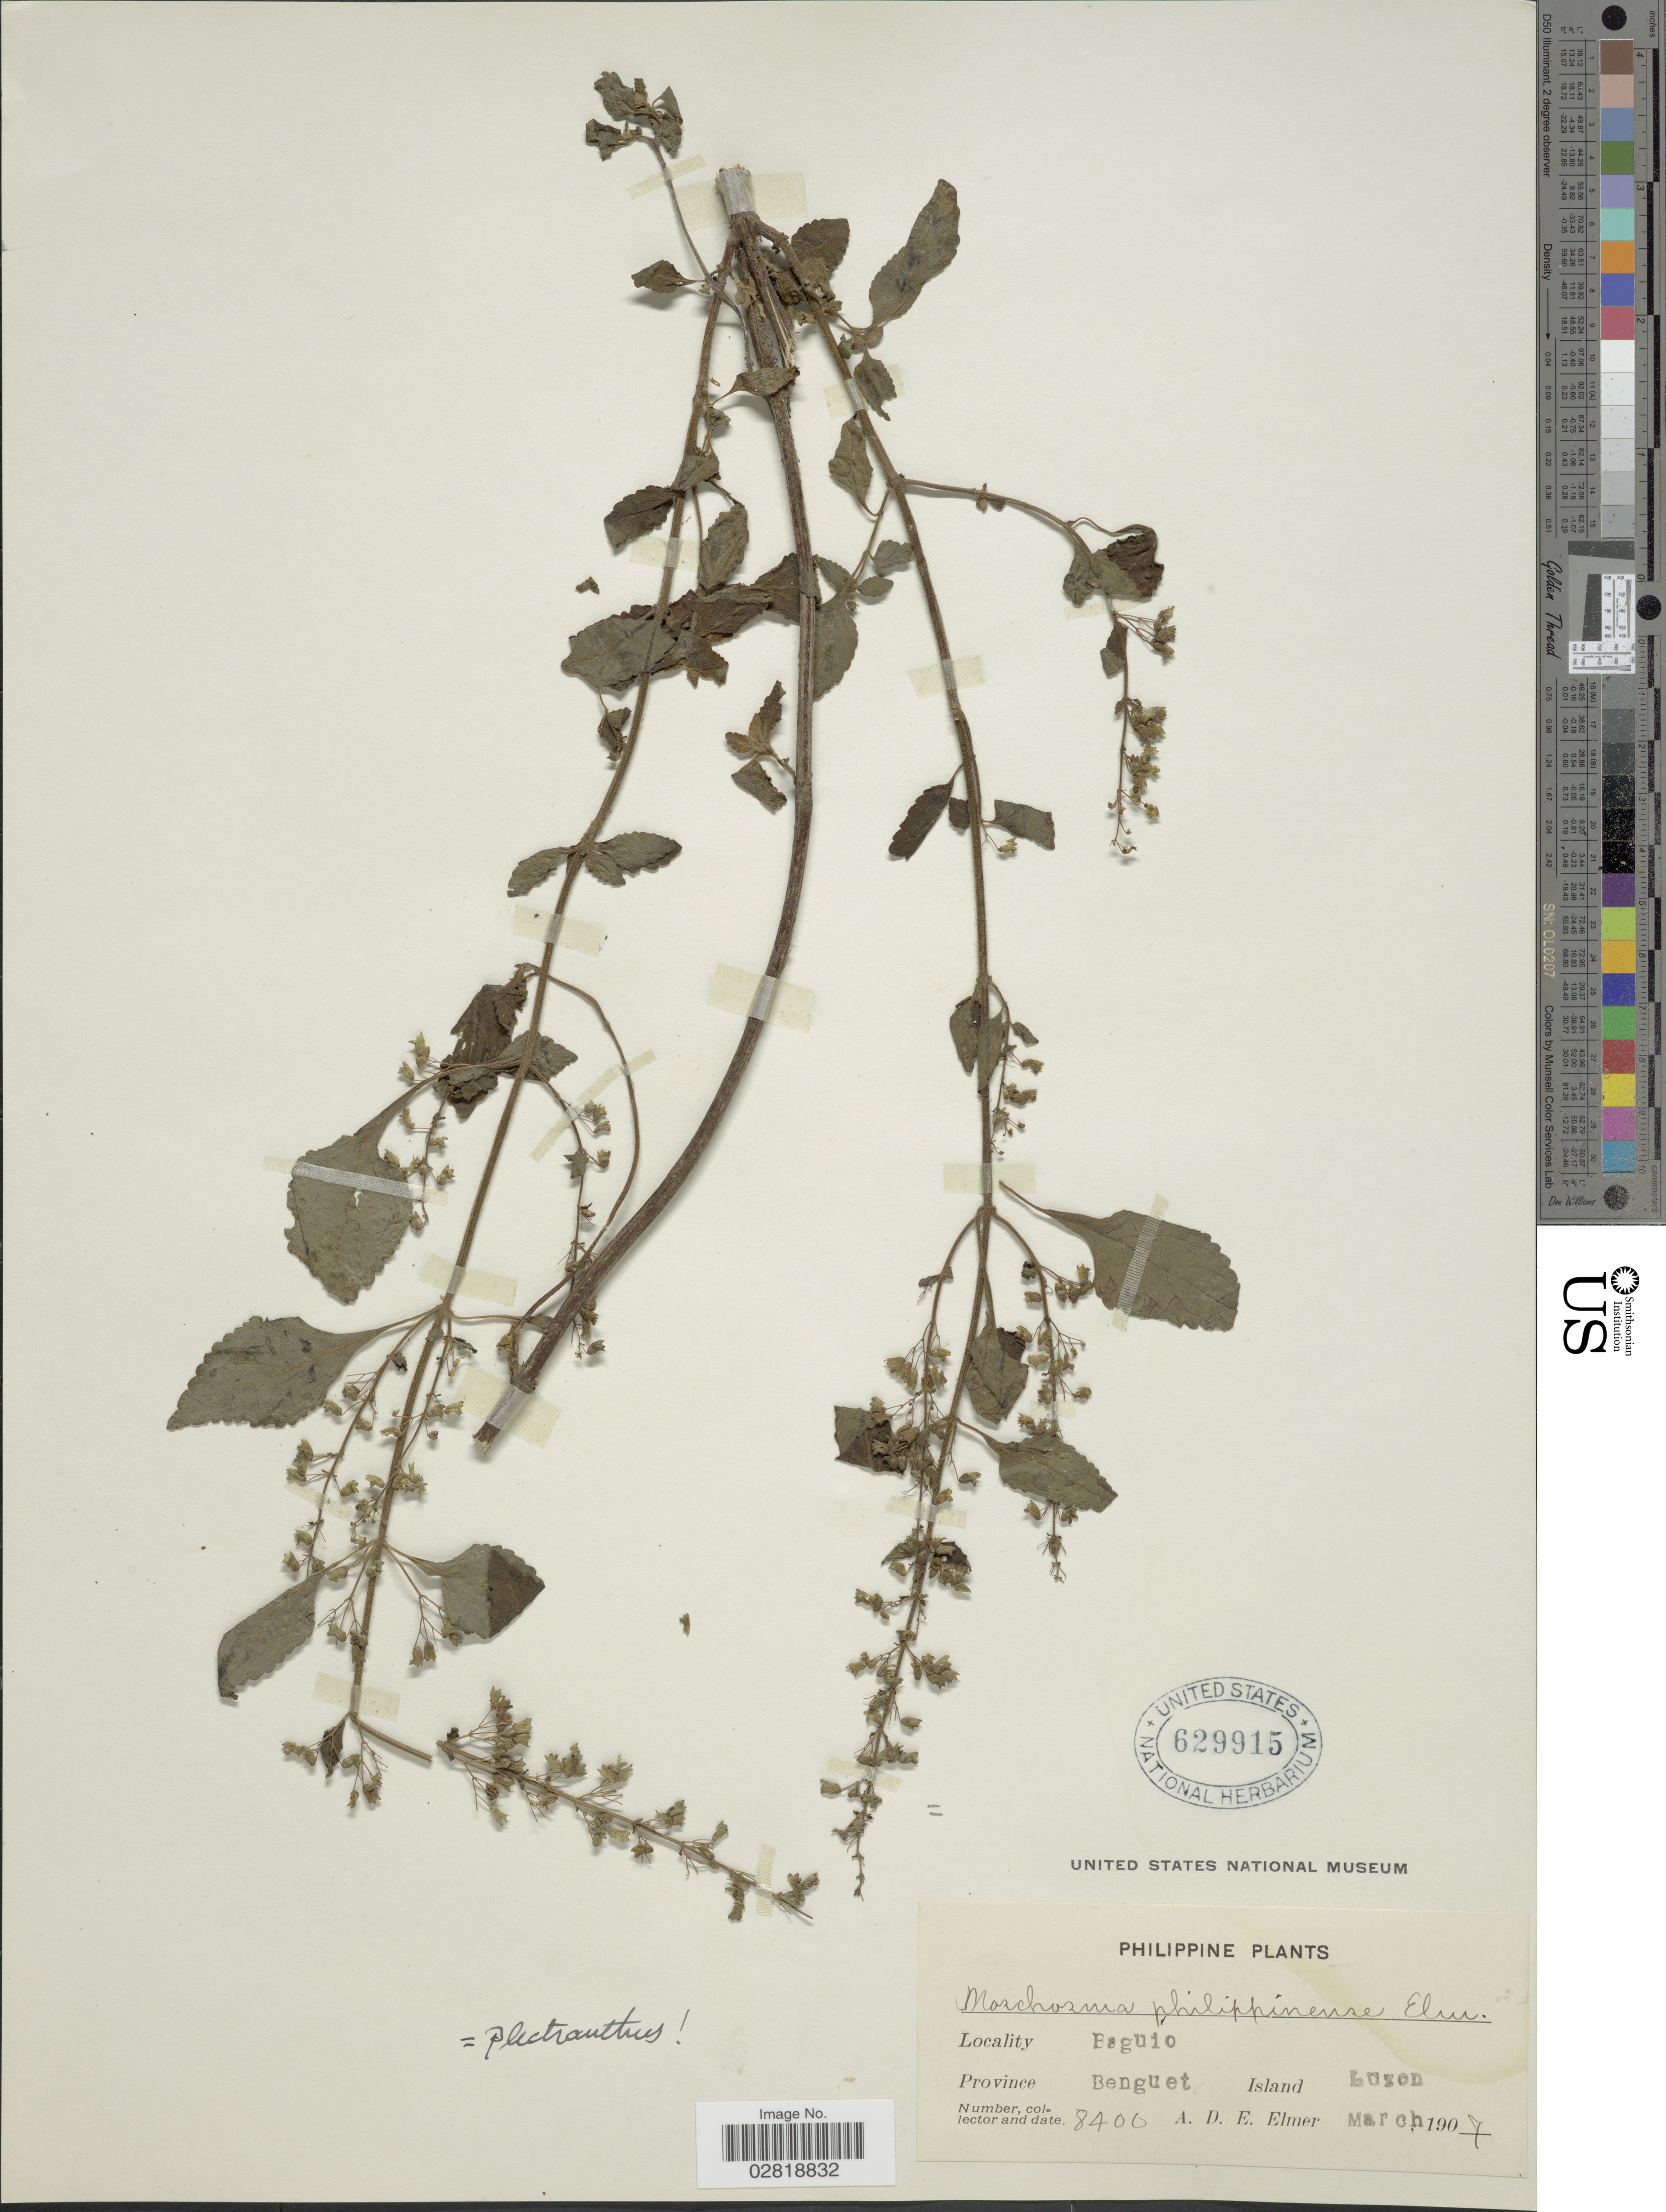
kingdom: Plantae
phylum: Tracheophyta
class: Magnoliopsida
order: Lamiales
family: Lamiaceae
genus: Plectranthus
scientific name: Plectranthus diffusus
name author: Merr.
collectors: A. D. E. Elmer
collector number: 8406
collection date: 1907-03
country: Philippines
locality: Baguio. Province Benguet. Island Luzon.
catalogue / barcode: US 629915